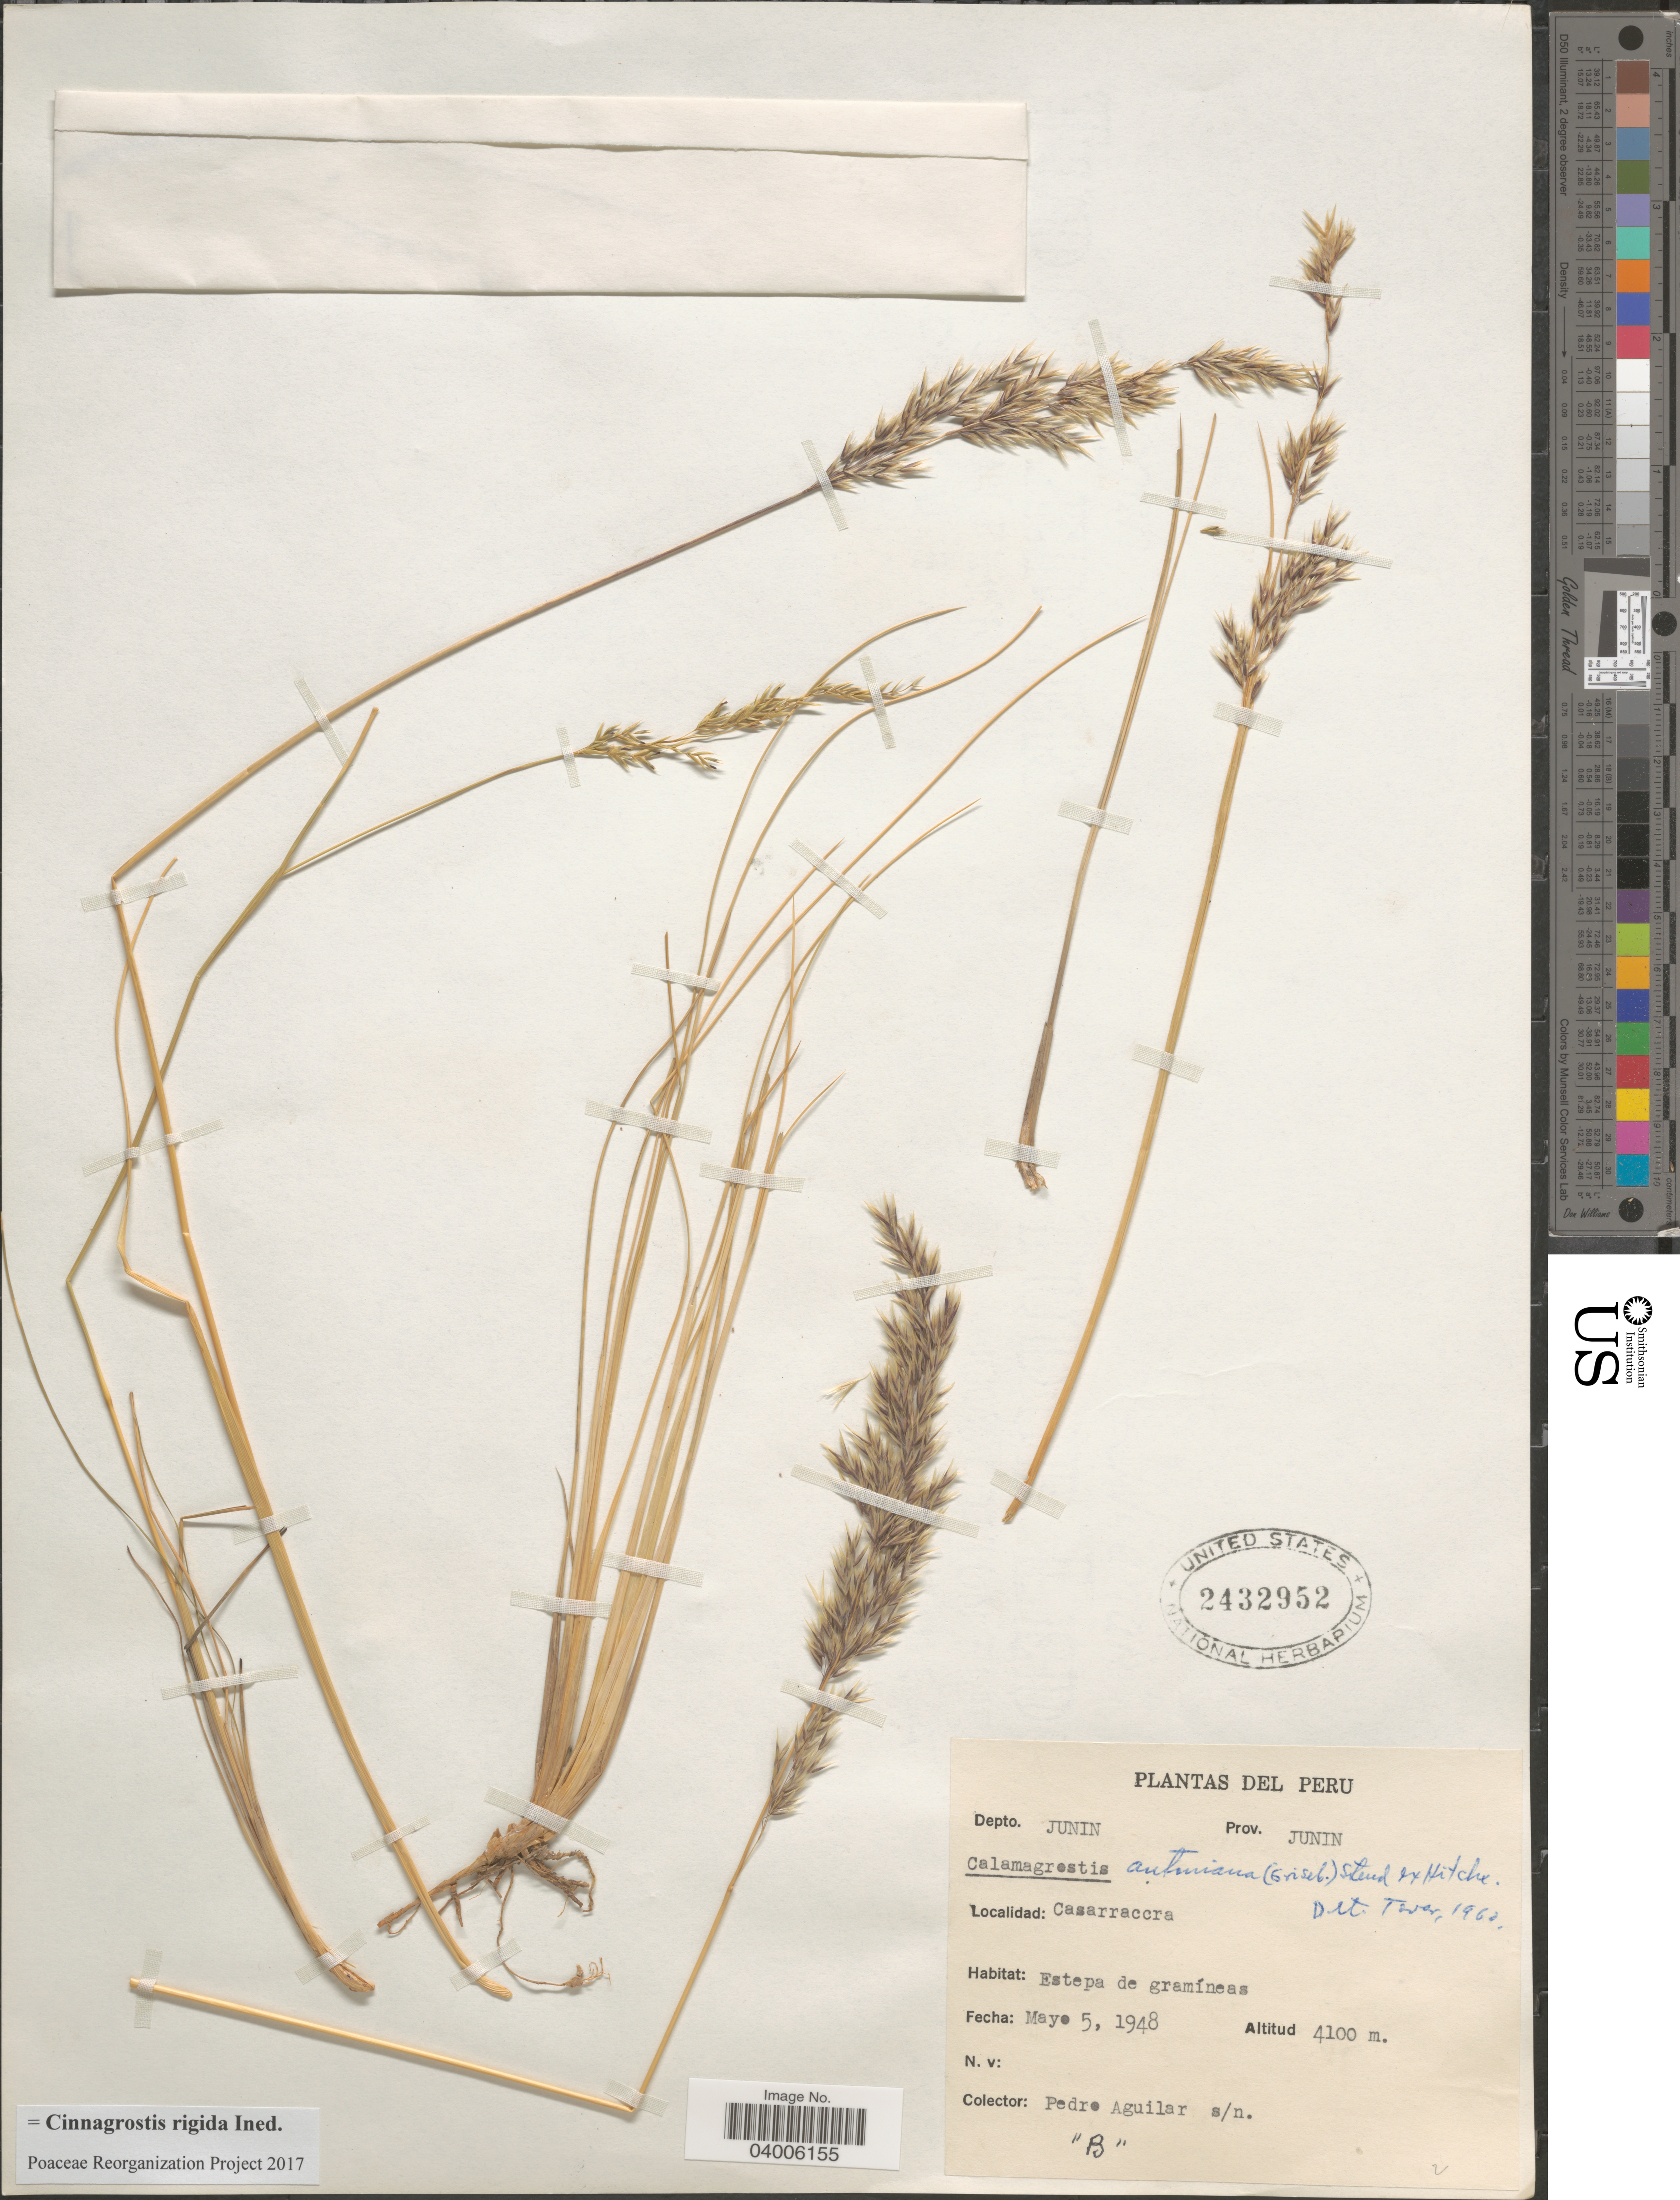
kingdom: Plantae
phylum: Tracheophyta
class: Liliopsida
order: Poales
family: Poaceae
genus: Cinnagrostis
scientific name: Cinnagrostis rigida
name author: (Kunth) P.M. Peterson et al.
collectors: P. Aguilar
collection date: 1948-05-05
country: Peru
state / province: Junín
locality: Depto. Junin. Prov. Junin. Casarraccra.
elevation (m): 4100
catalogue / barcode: US 2432952